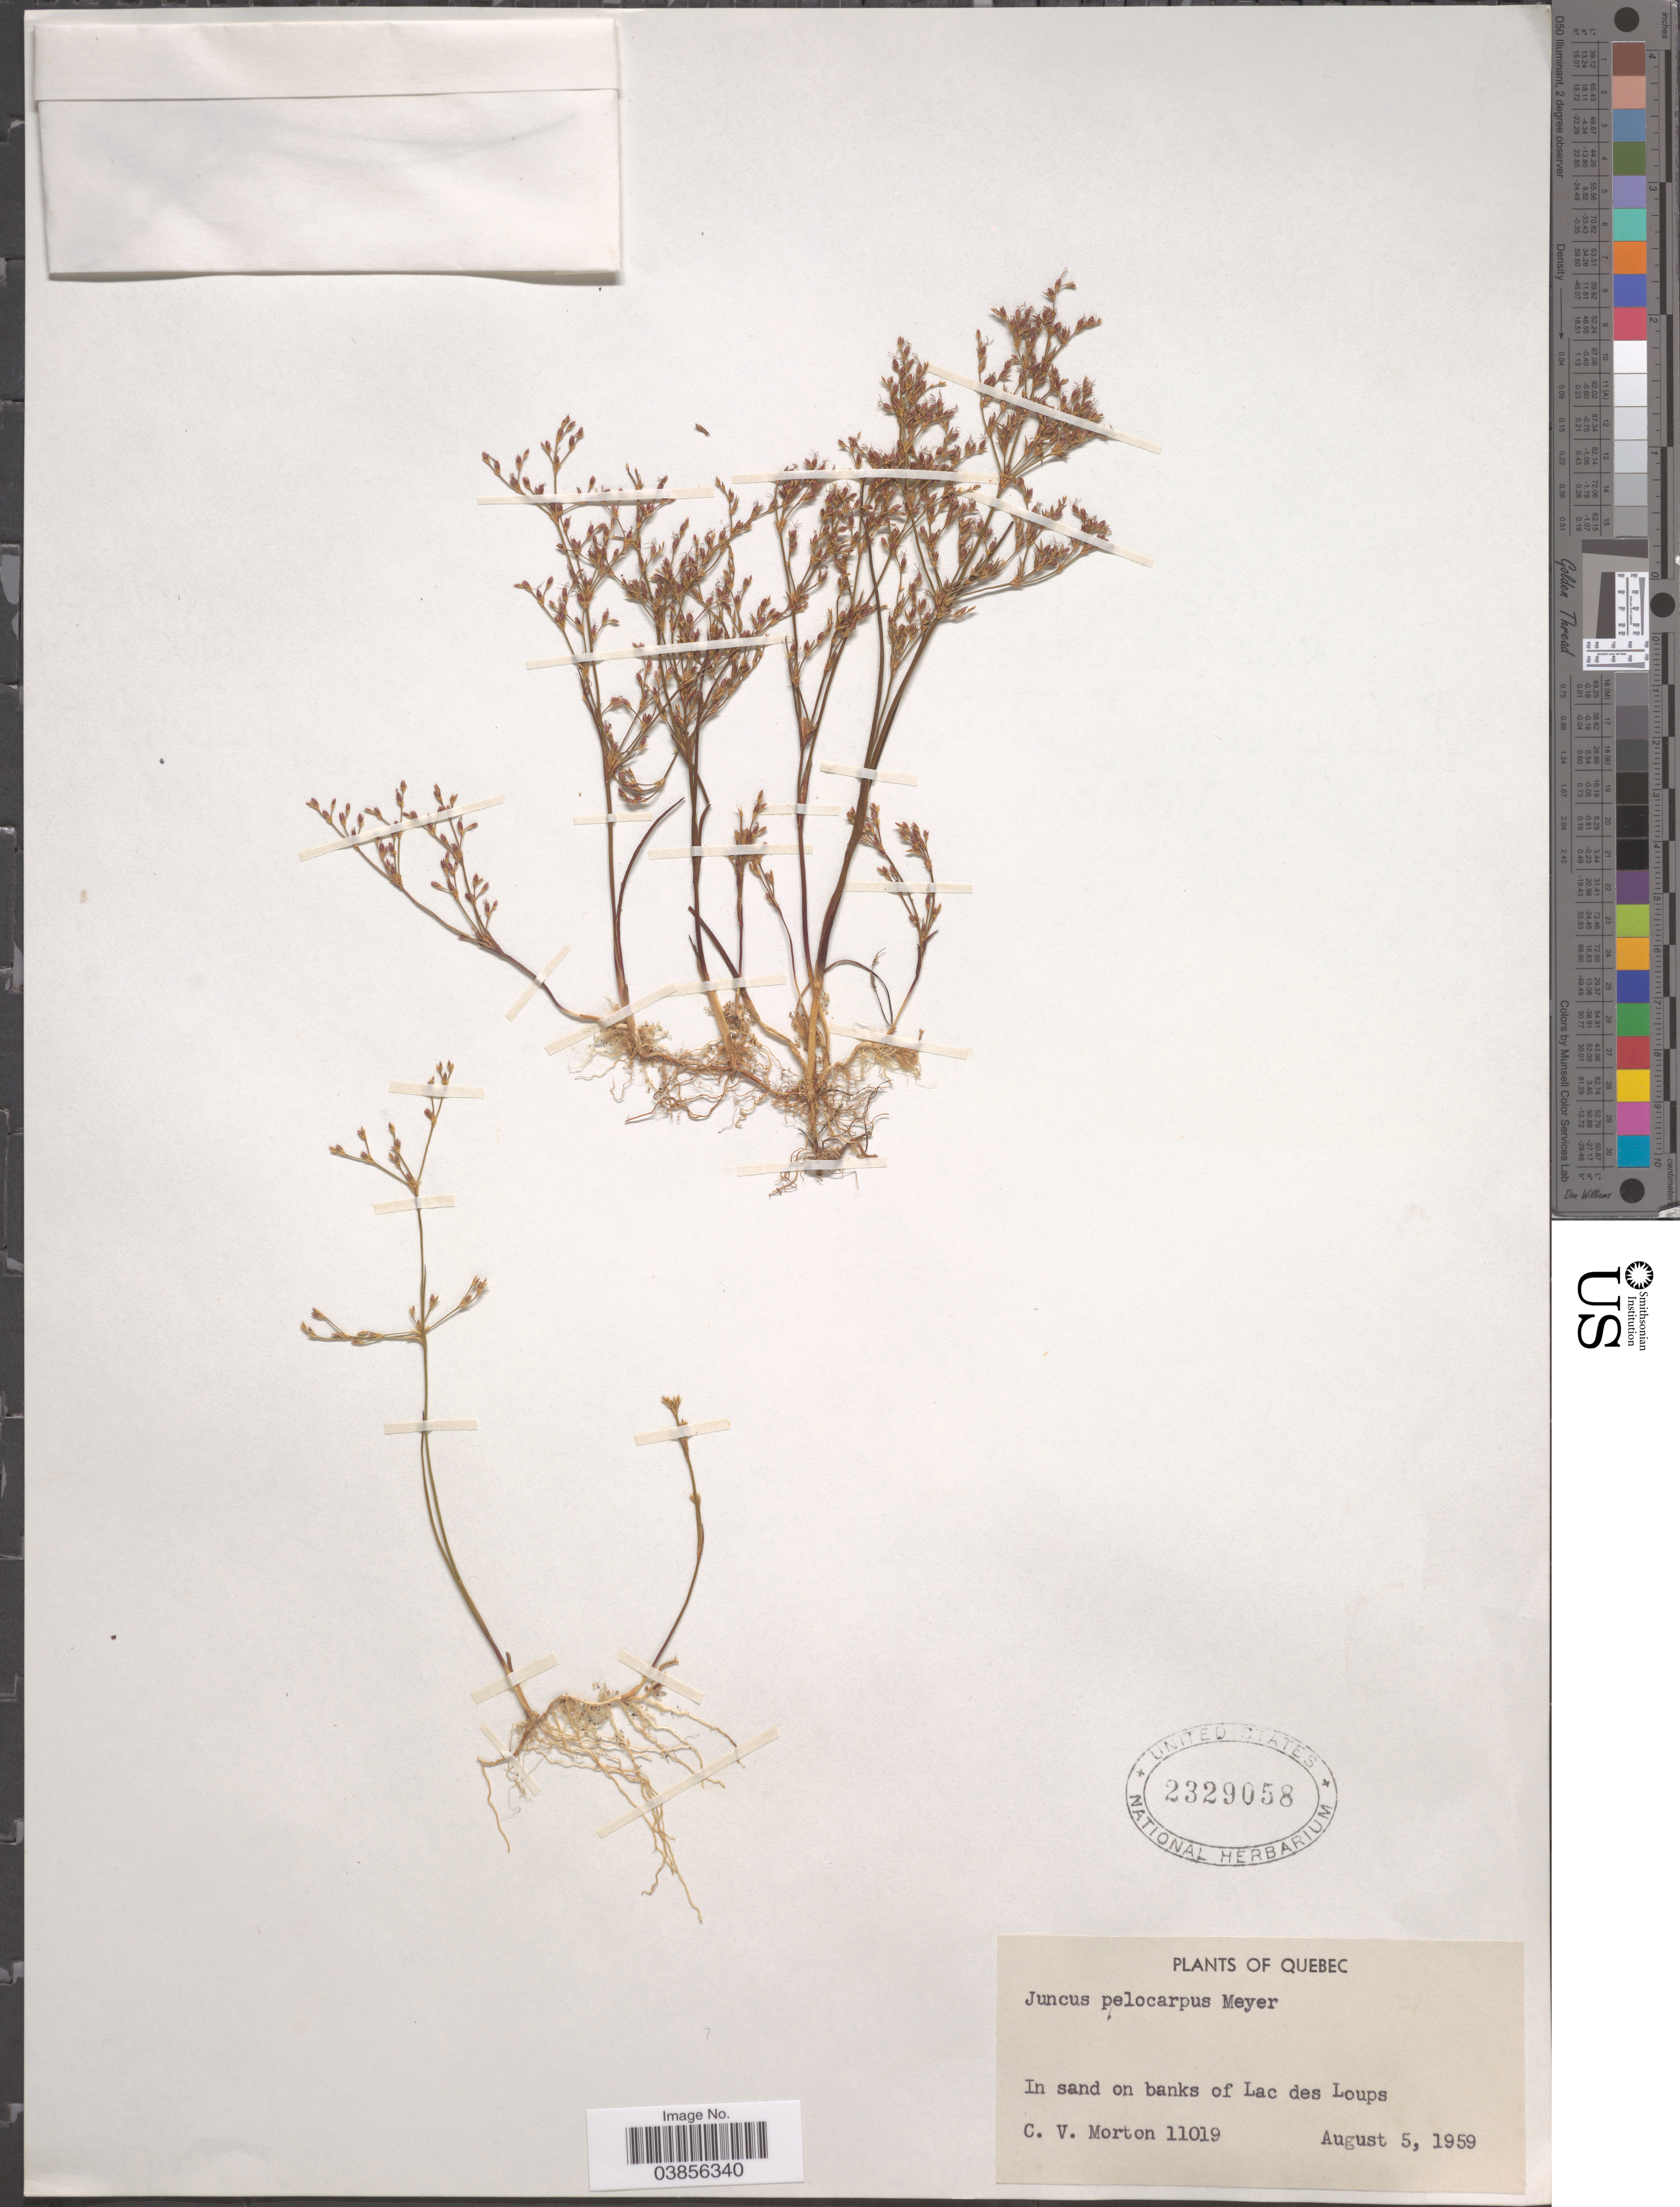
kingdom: Plantae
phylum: Tracheophyta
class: Liliopsida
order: Poales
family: Juncaceae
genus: Juncus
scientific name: Juncus pelocarpus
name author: E. Mey.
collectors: C. V. Morton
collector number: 11019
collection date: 1959-08-05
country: Canada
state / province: Quebec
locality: In sand banks of Lac des Loups.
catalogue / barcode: US 2329058